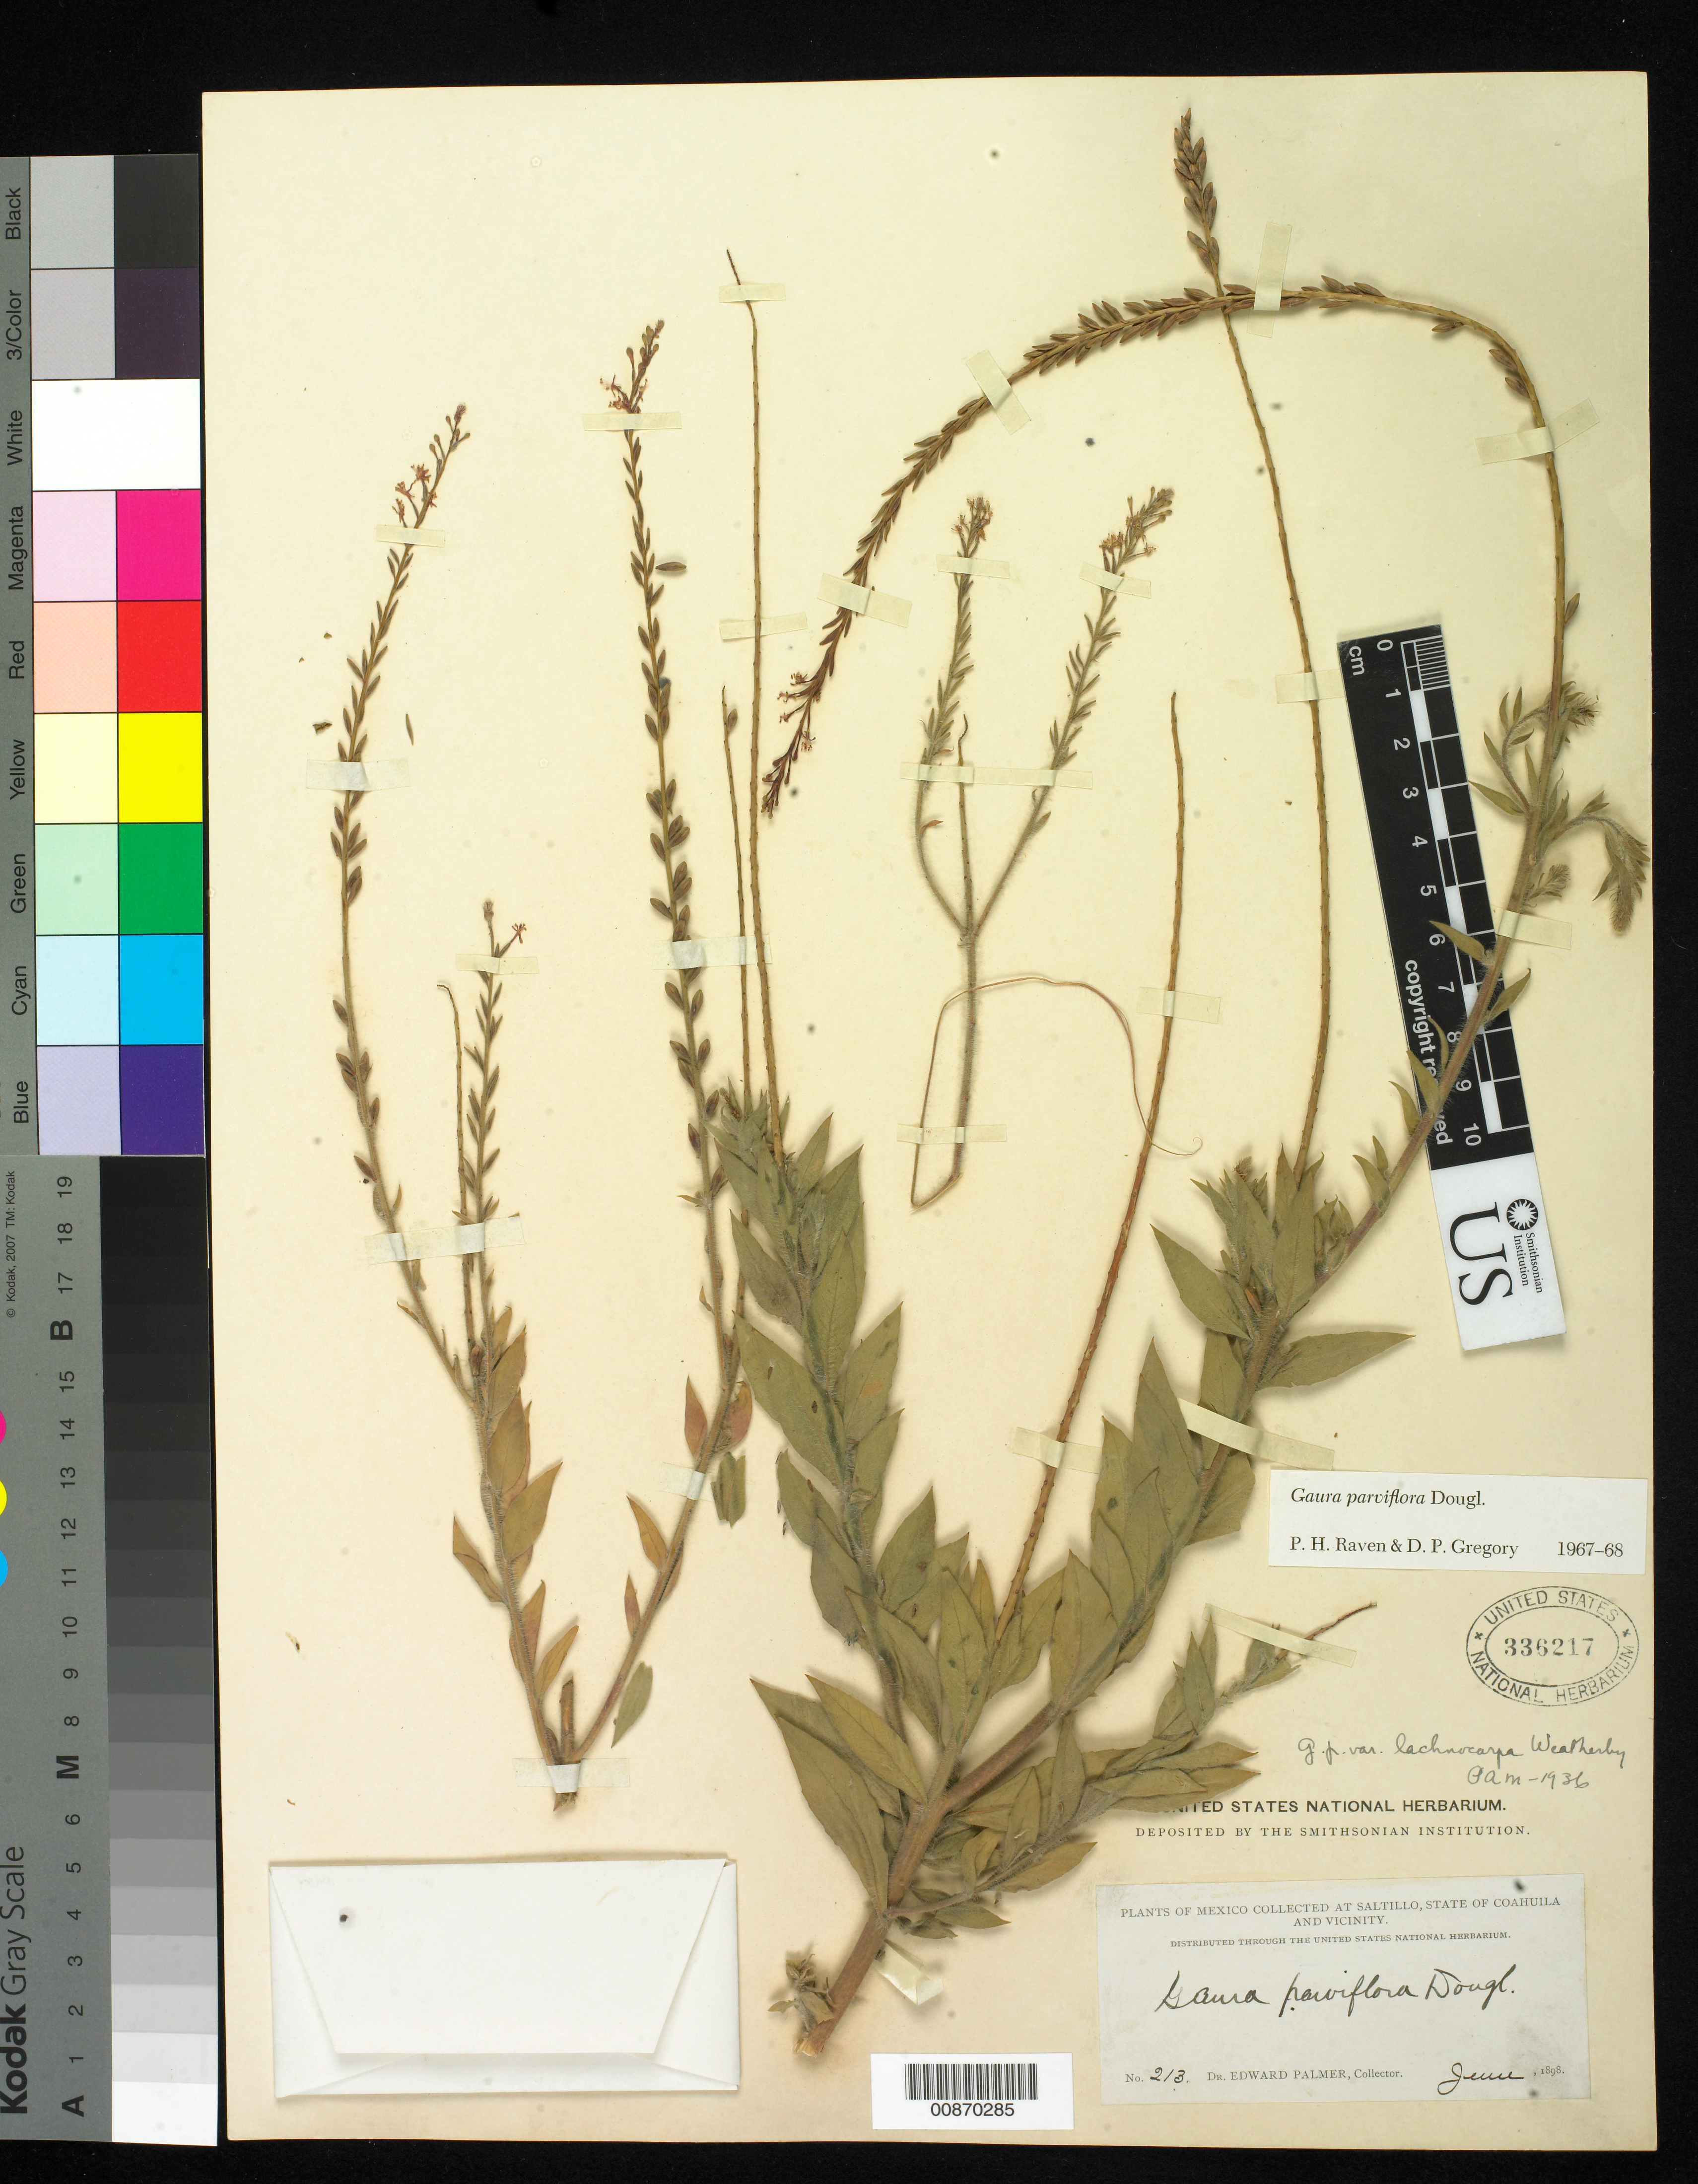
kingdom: Plantae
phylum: Tracheophyta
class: Magnoliopsida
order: Myrtales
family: Onagraceae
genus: Oenothera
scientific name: Oenothera curtiflora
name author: W.L. Wagner & Hoch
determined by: Wagner, W. L., (BOT), Smithsonian Institution - National Museum of Natural History (UNITED STATES)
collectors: E. Palmer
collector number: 213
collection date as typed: Jun 1898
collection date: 1898-06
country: Mexico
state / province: Coahuila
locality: Saltillo, Coahuila and vicinity.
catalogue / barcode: US 336217